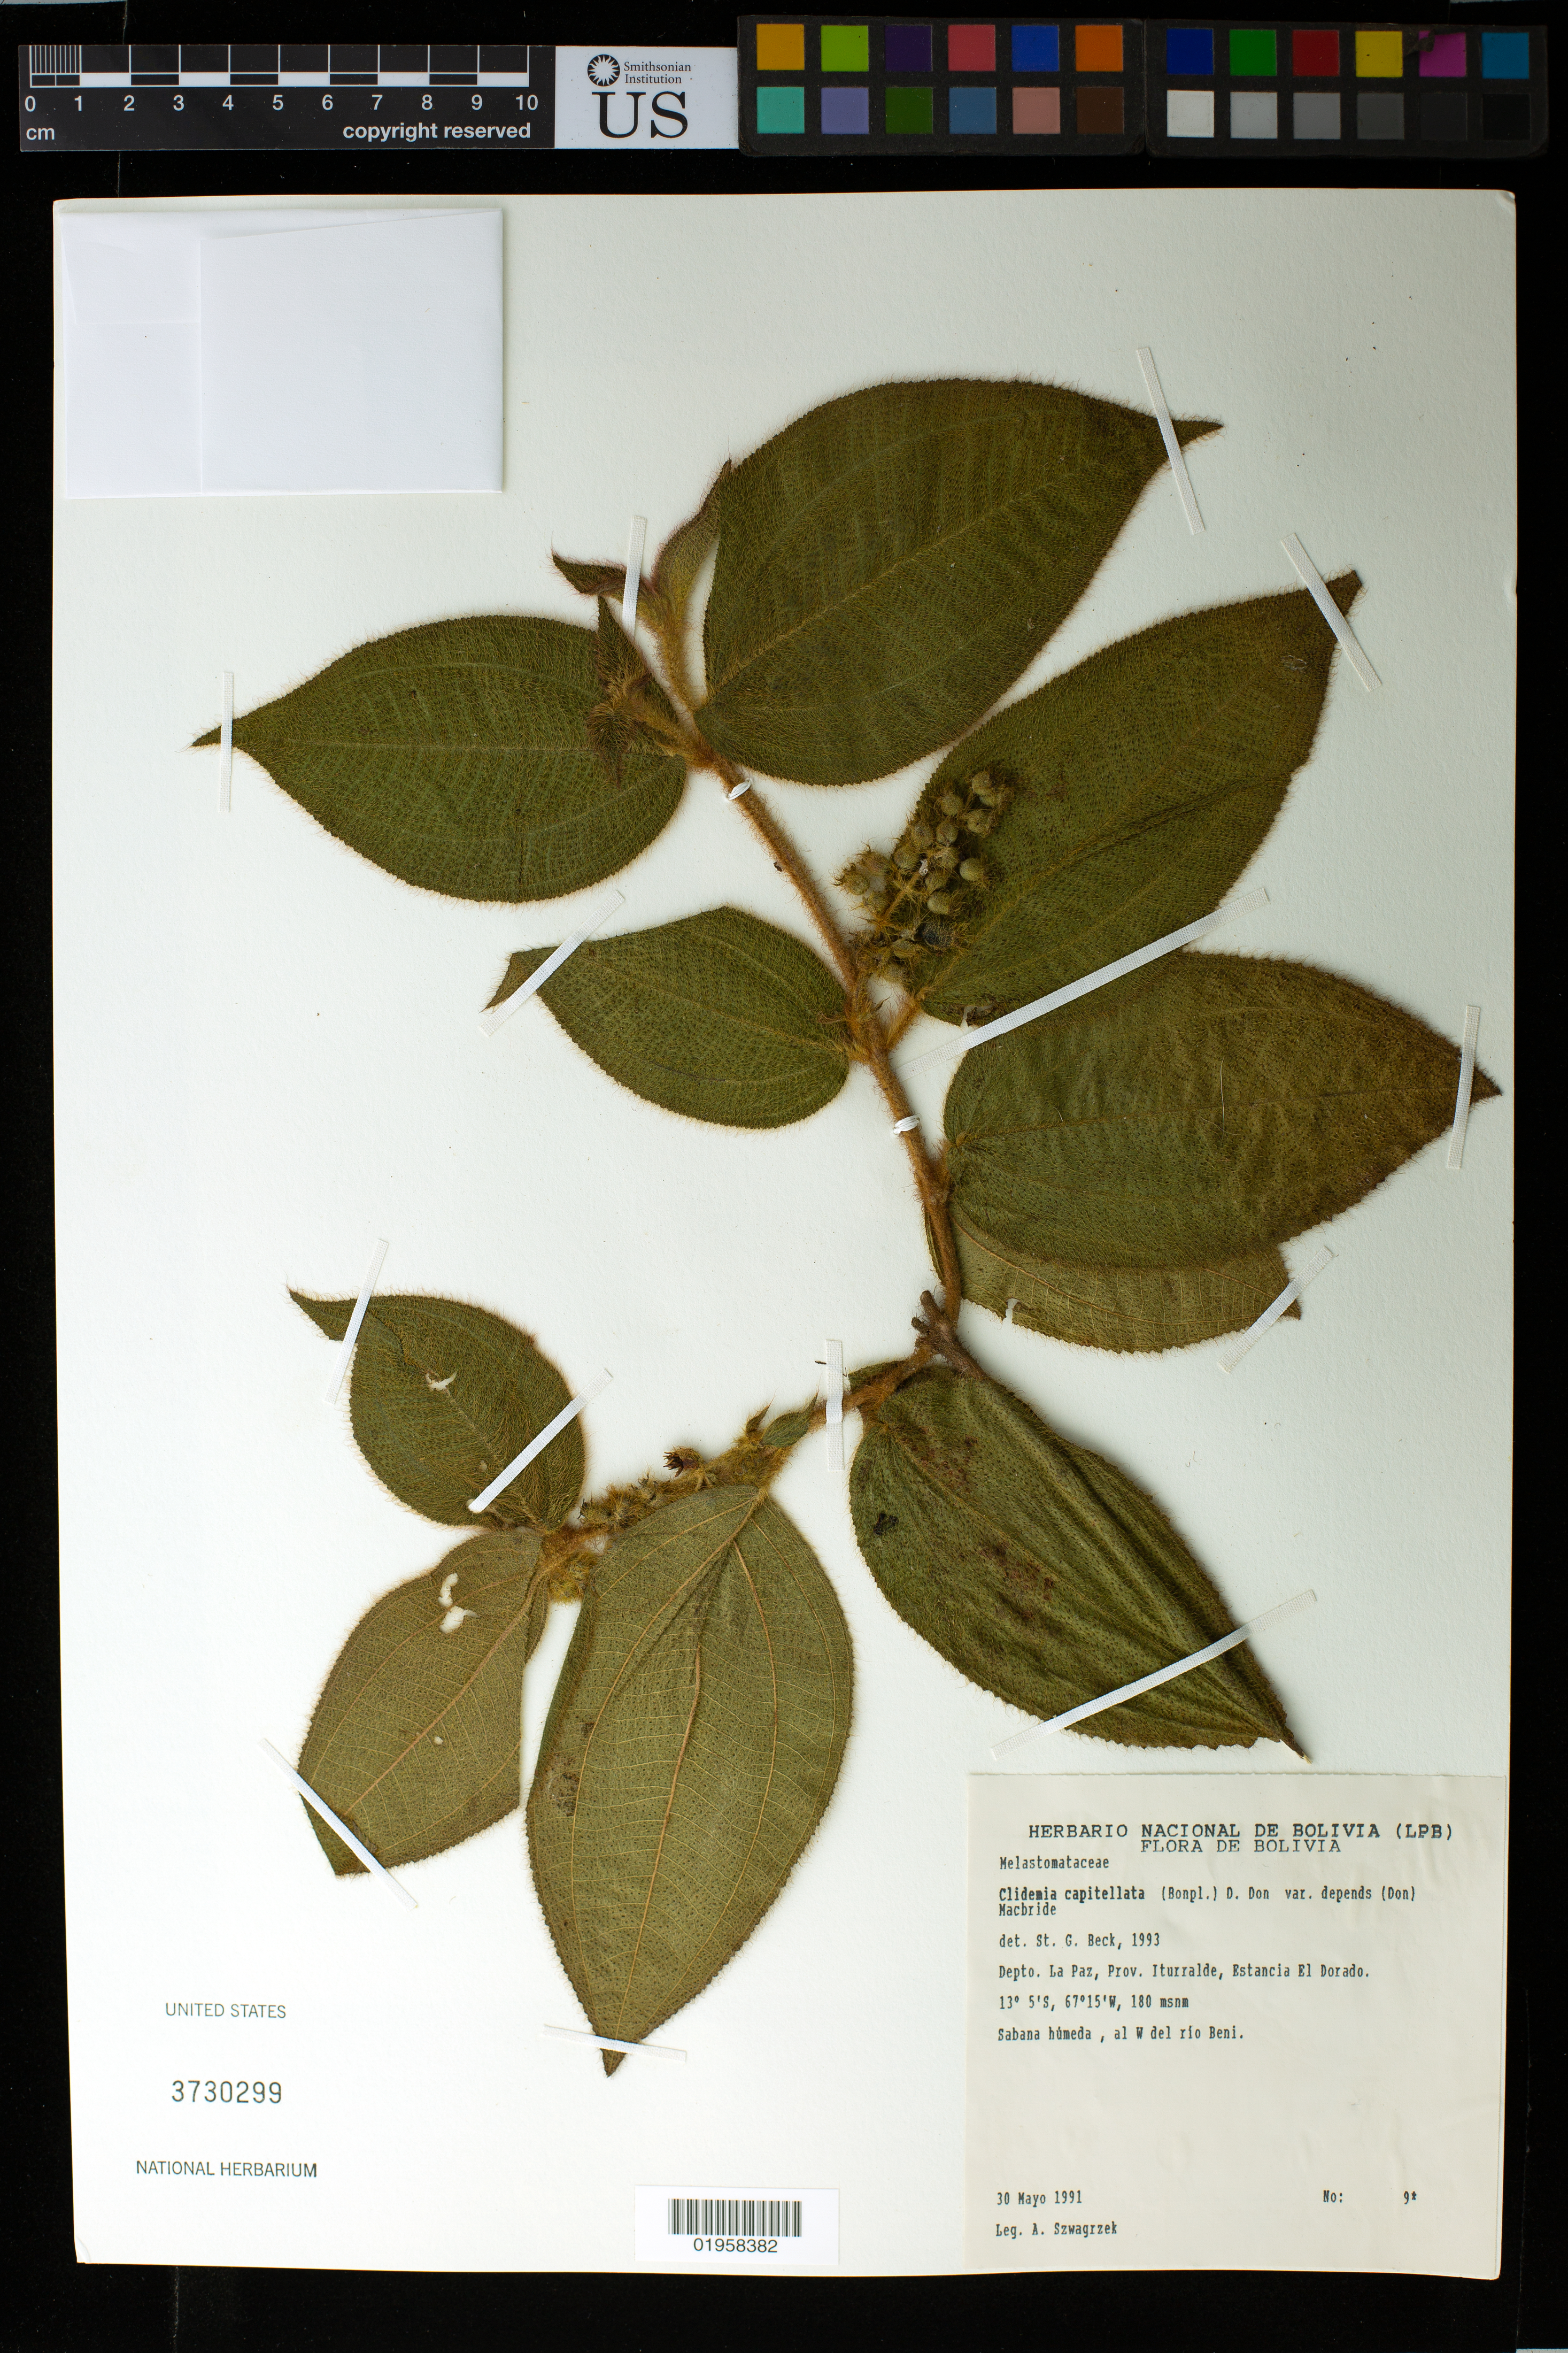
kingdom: Plantae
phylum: Tracheophyta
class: Magnoliopsida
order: Myrtales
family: Melastomataceae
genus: Clidemia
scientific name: Clidemia capitellata var. dependens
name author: (Pav. & D. Don) J.F. Macbr.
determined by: Beck, S. G.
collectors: A. Szwagrzek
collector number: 9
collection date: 1991-05-30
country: Bolivia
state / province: La Paz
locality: Prov. Iturralde, Estancia El Dorado, al W del río Beni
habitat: Sabana húmeda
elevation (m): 180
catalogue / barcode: US 3730299